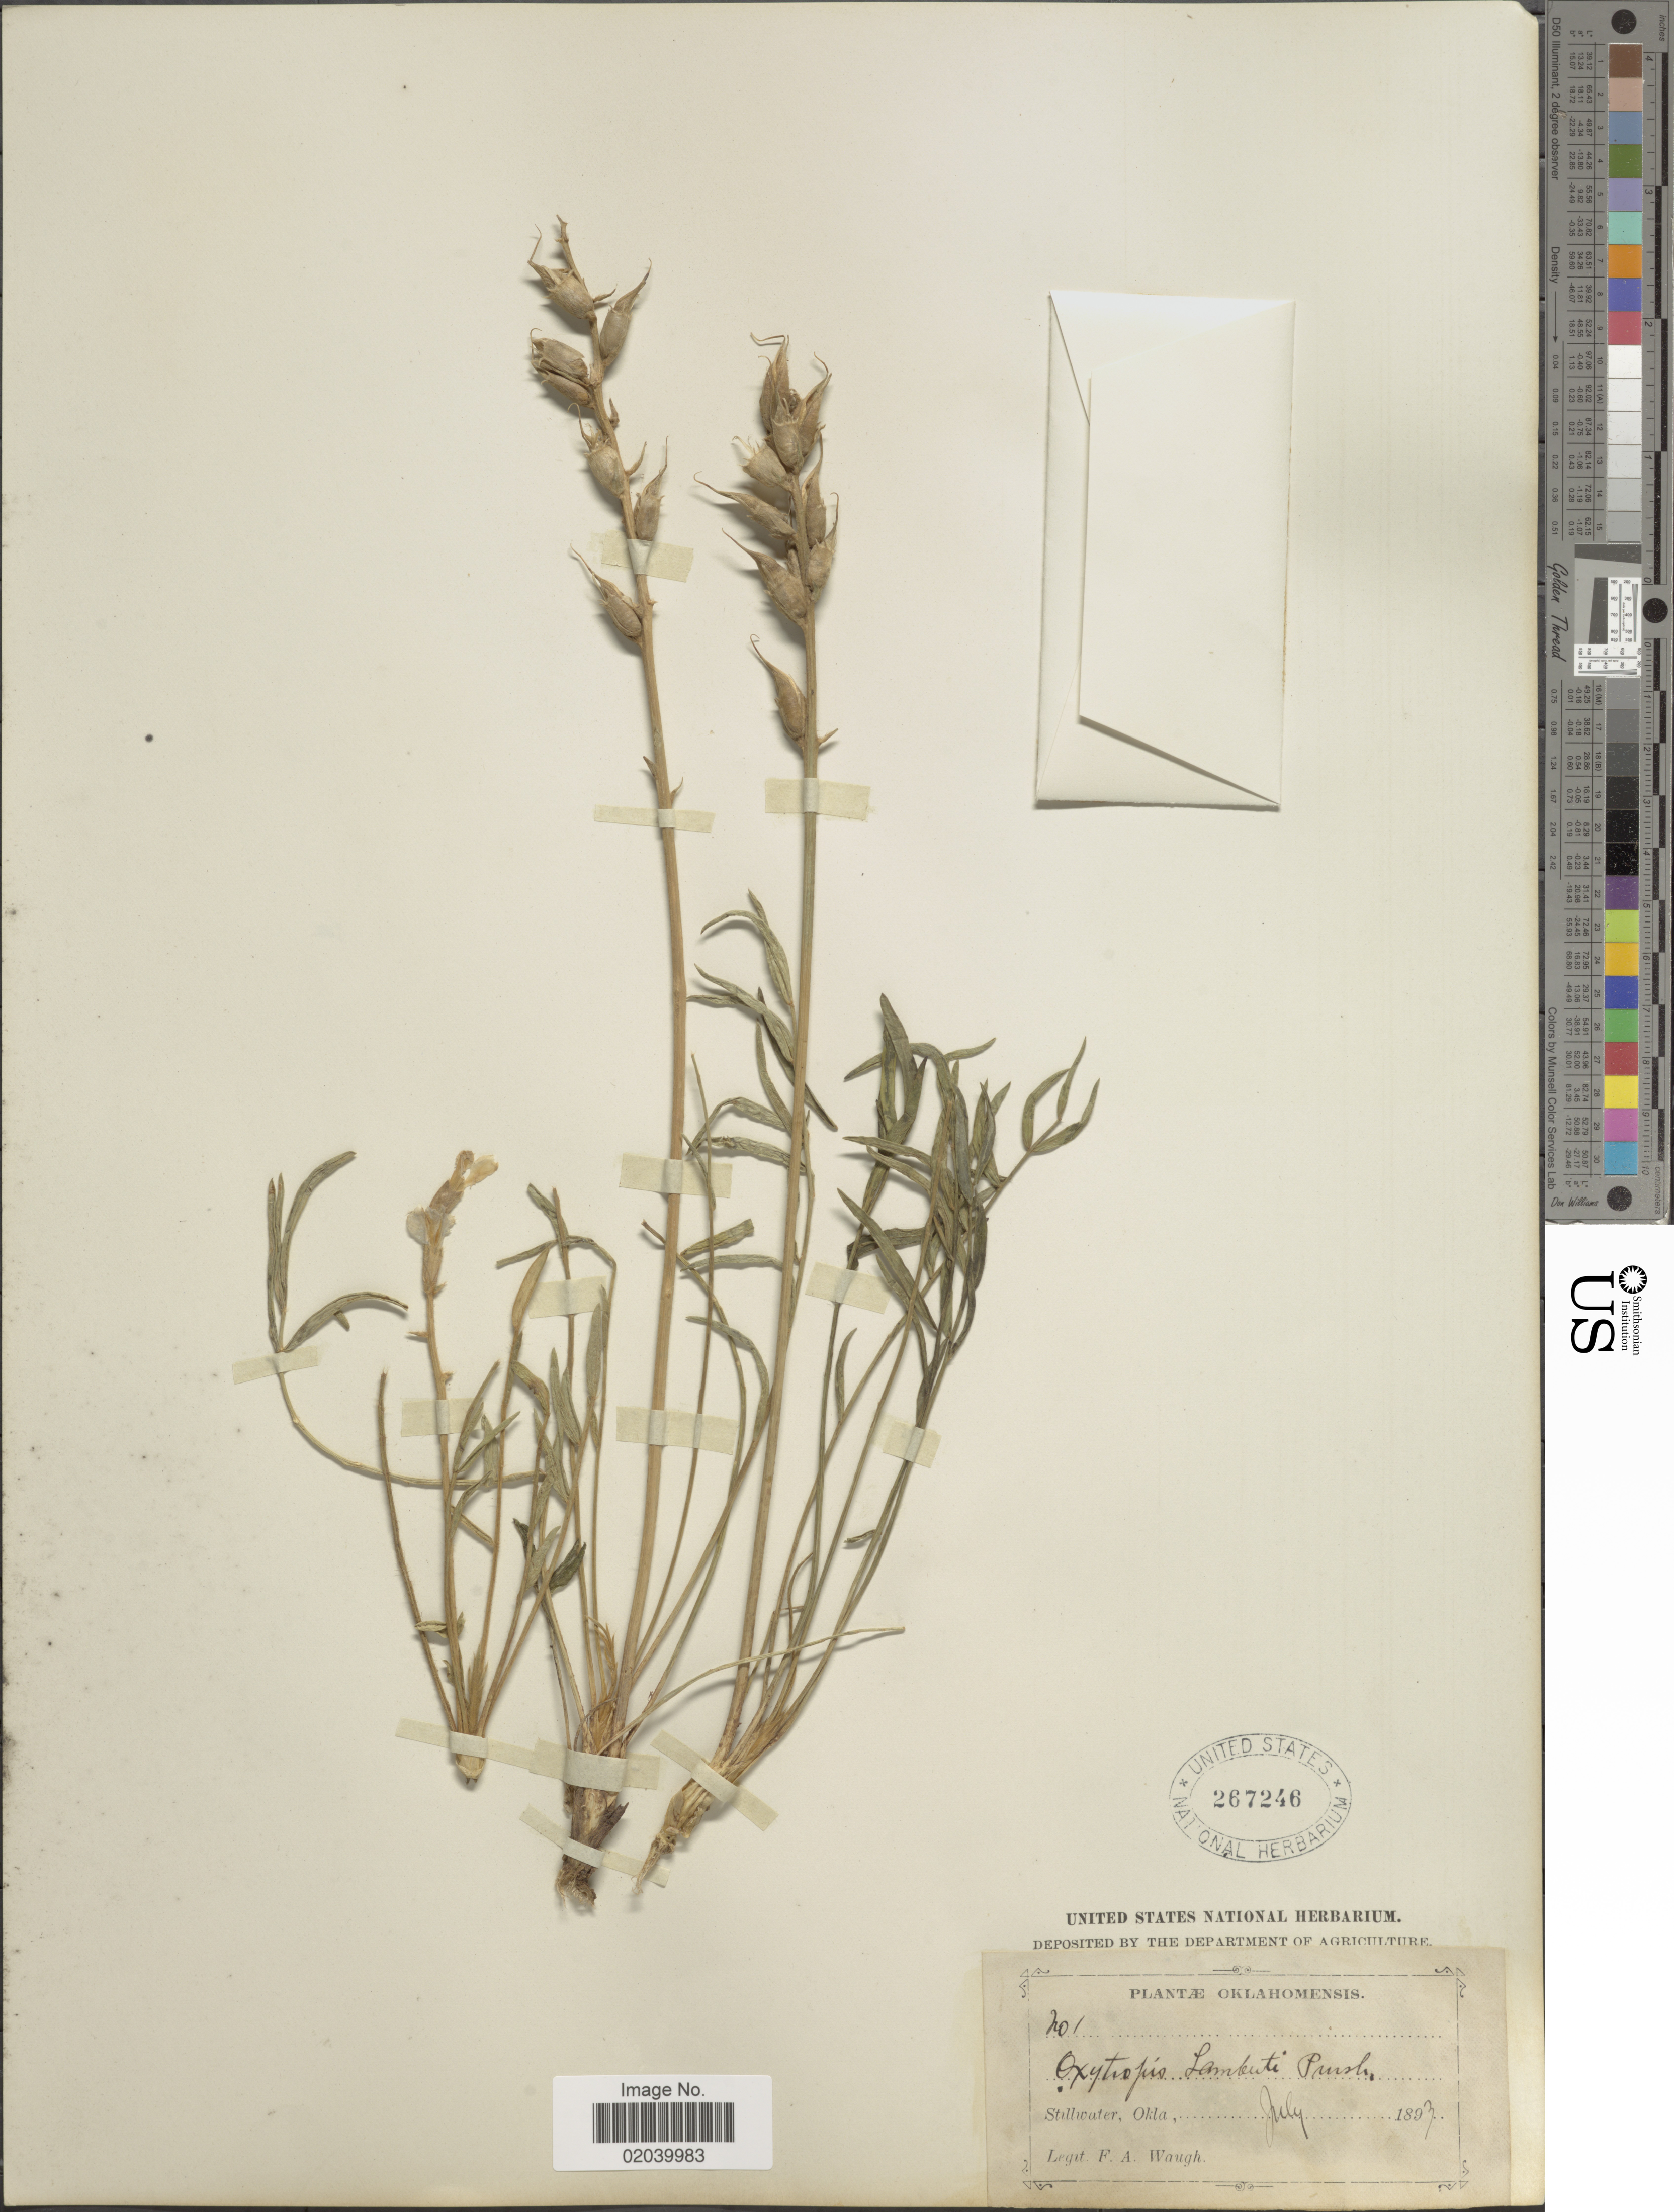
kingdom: Plantae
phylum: Tracheophyta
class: Magnoliopsida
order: Fabales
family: Fabaceae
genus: Oxytropis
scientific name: Oxytropis lambertii var. articulata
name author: (Greene) Barneby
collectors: F. Waugh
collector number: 1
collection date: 1893-07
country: United States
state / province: Oklahoma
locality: Stillwater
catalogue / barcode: US 267246